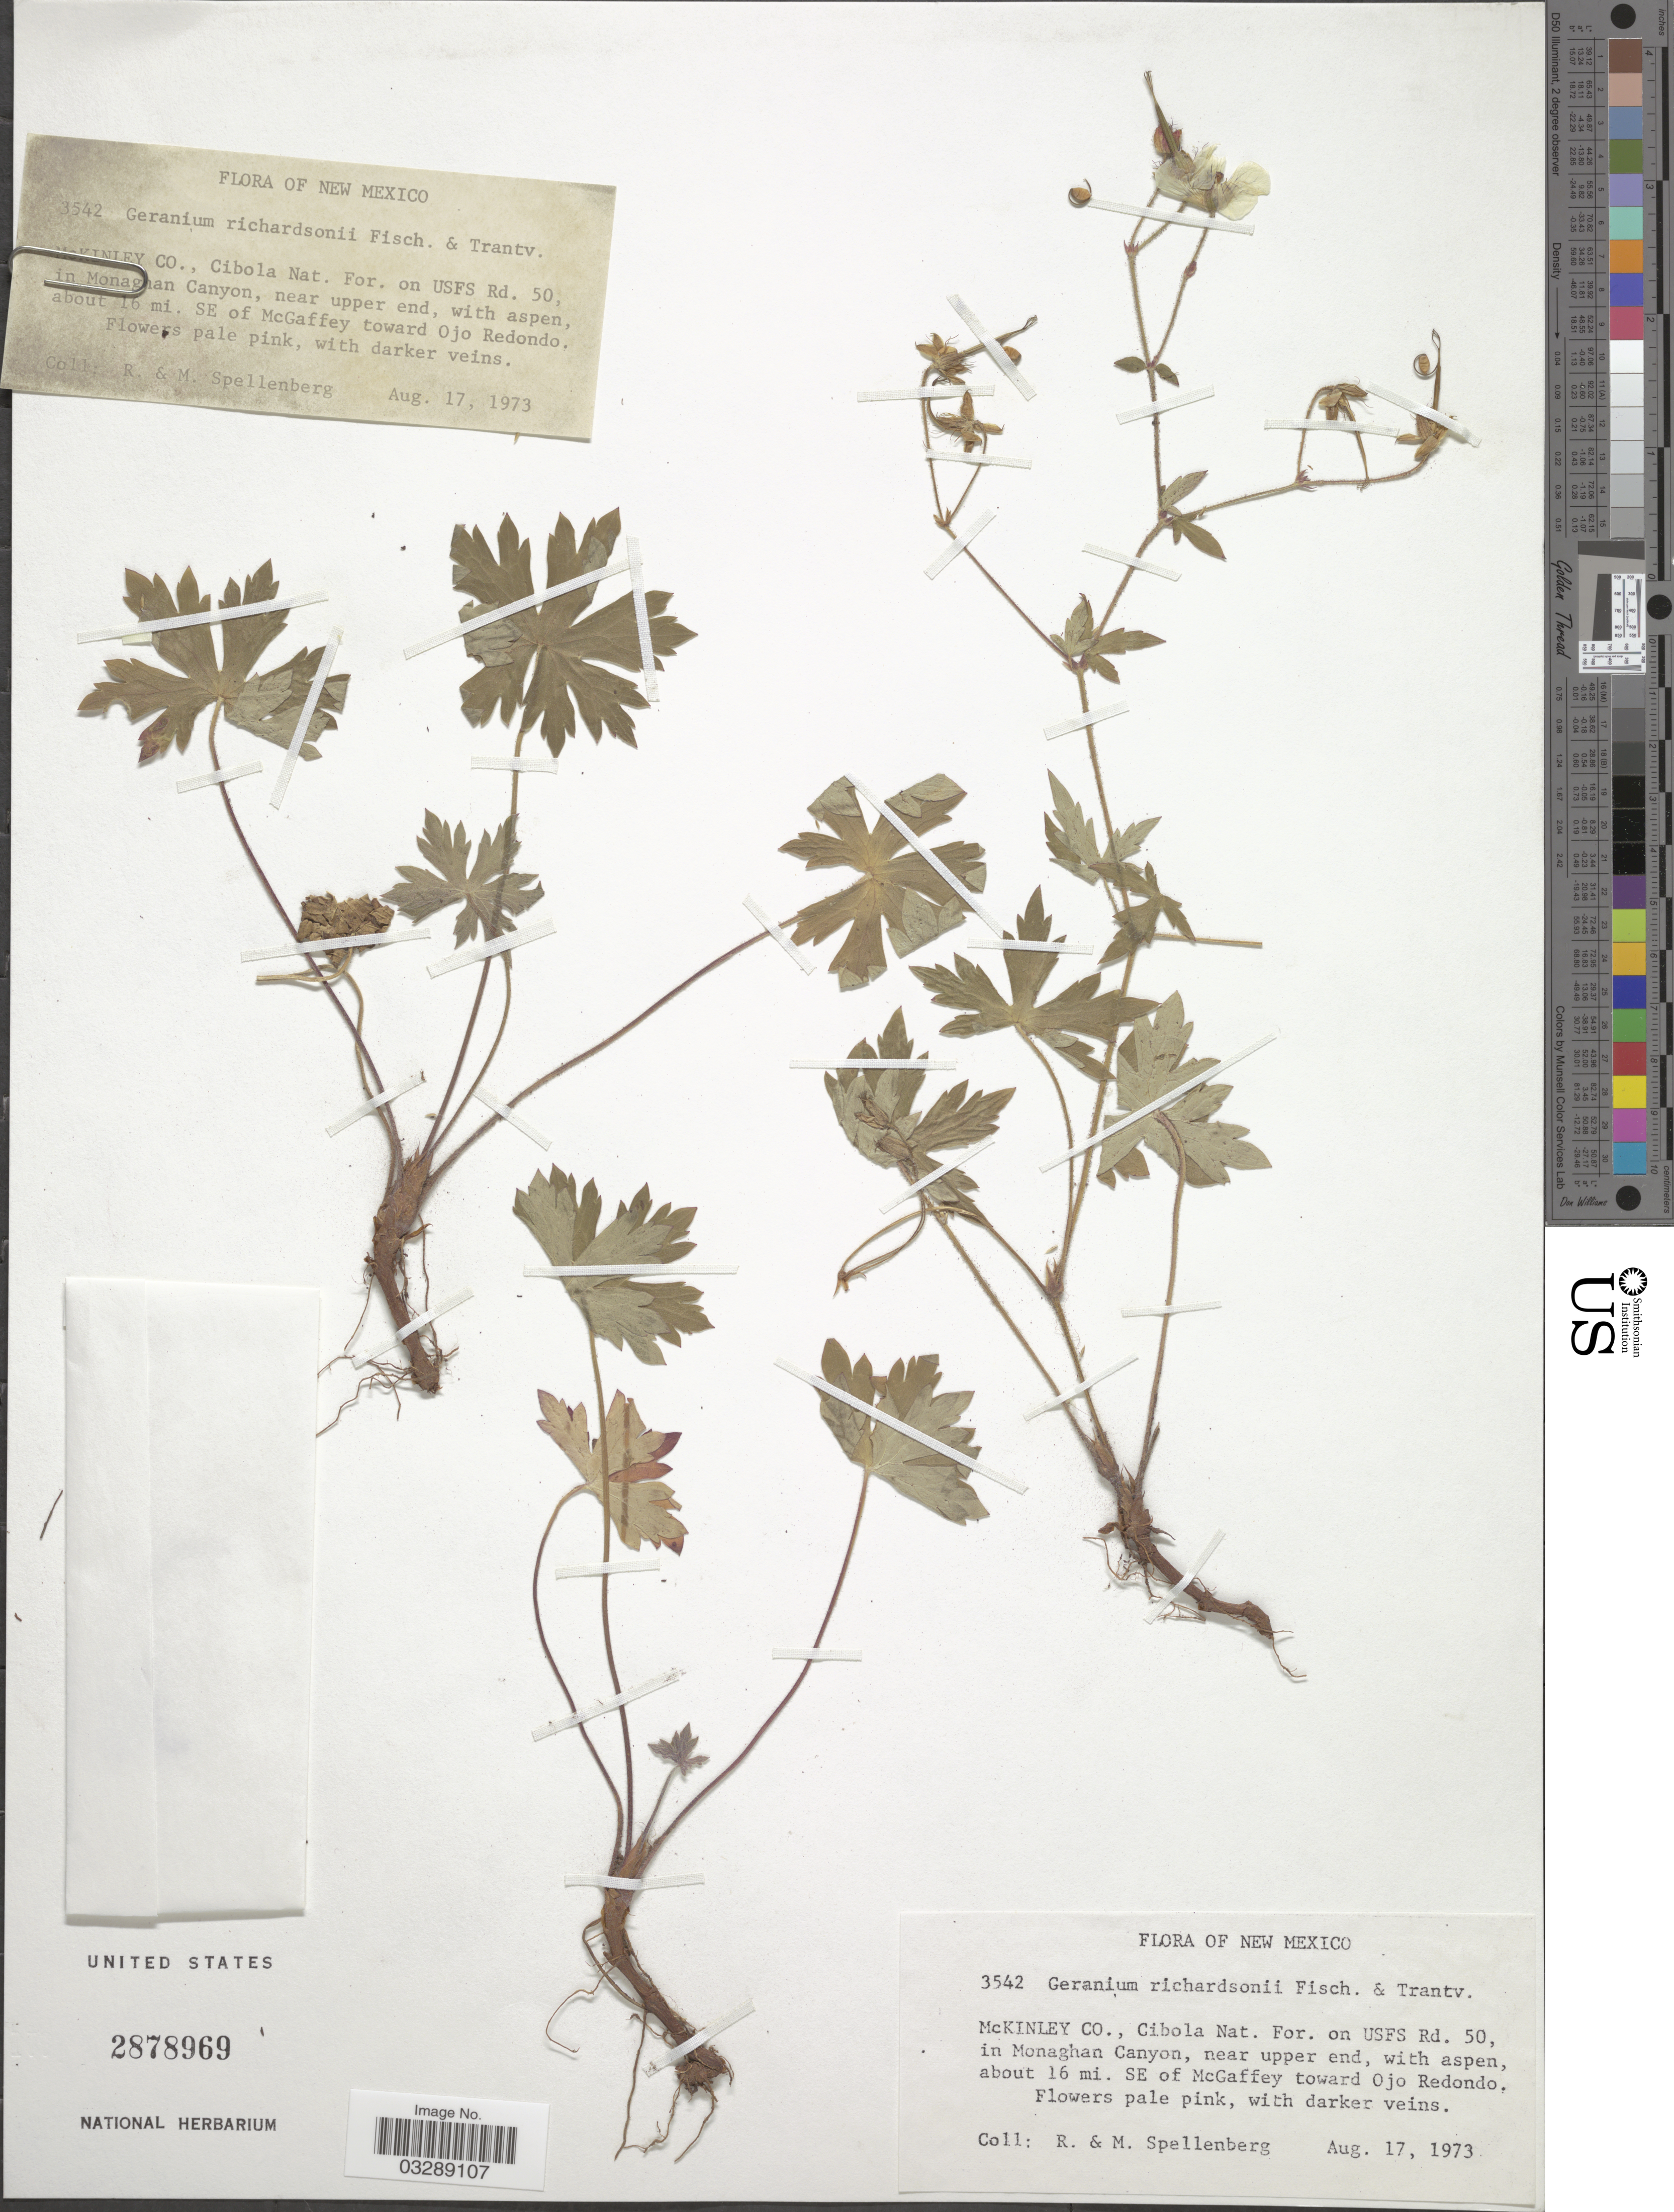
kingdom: Plantae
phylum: Tracheophyta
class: Magnoliopsida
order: Geraniales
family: Geraniaceae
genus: Geranium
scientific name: Geranium richardsonii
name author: Fisch. & Trautv.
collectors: R. Spellenberg & Spellenberg, M.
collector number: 3542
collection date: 1973-08-17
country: United States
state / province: New Mexico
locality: McKinley Co., Cibola Nat. For. on USFS Rd. 50, in Monaghan Canyon, near upper end, with aspen, about 16 mi. SE of McGaffey toward Ojo Redondo.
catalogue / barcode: US 2878969